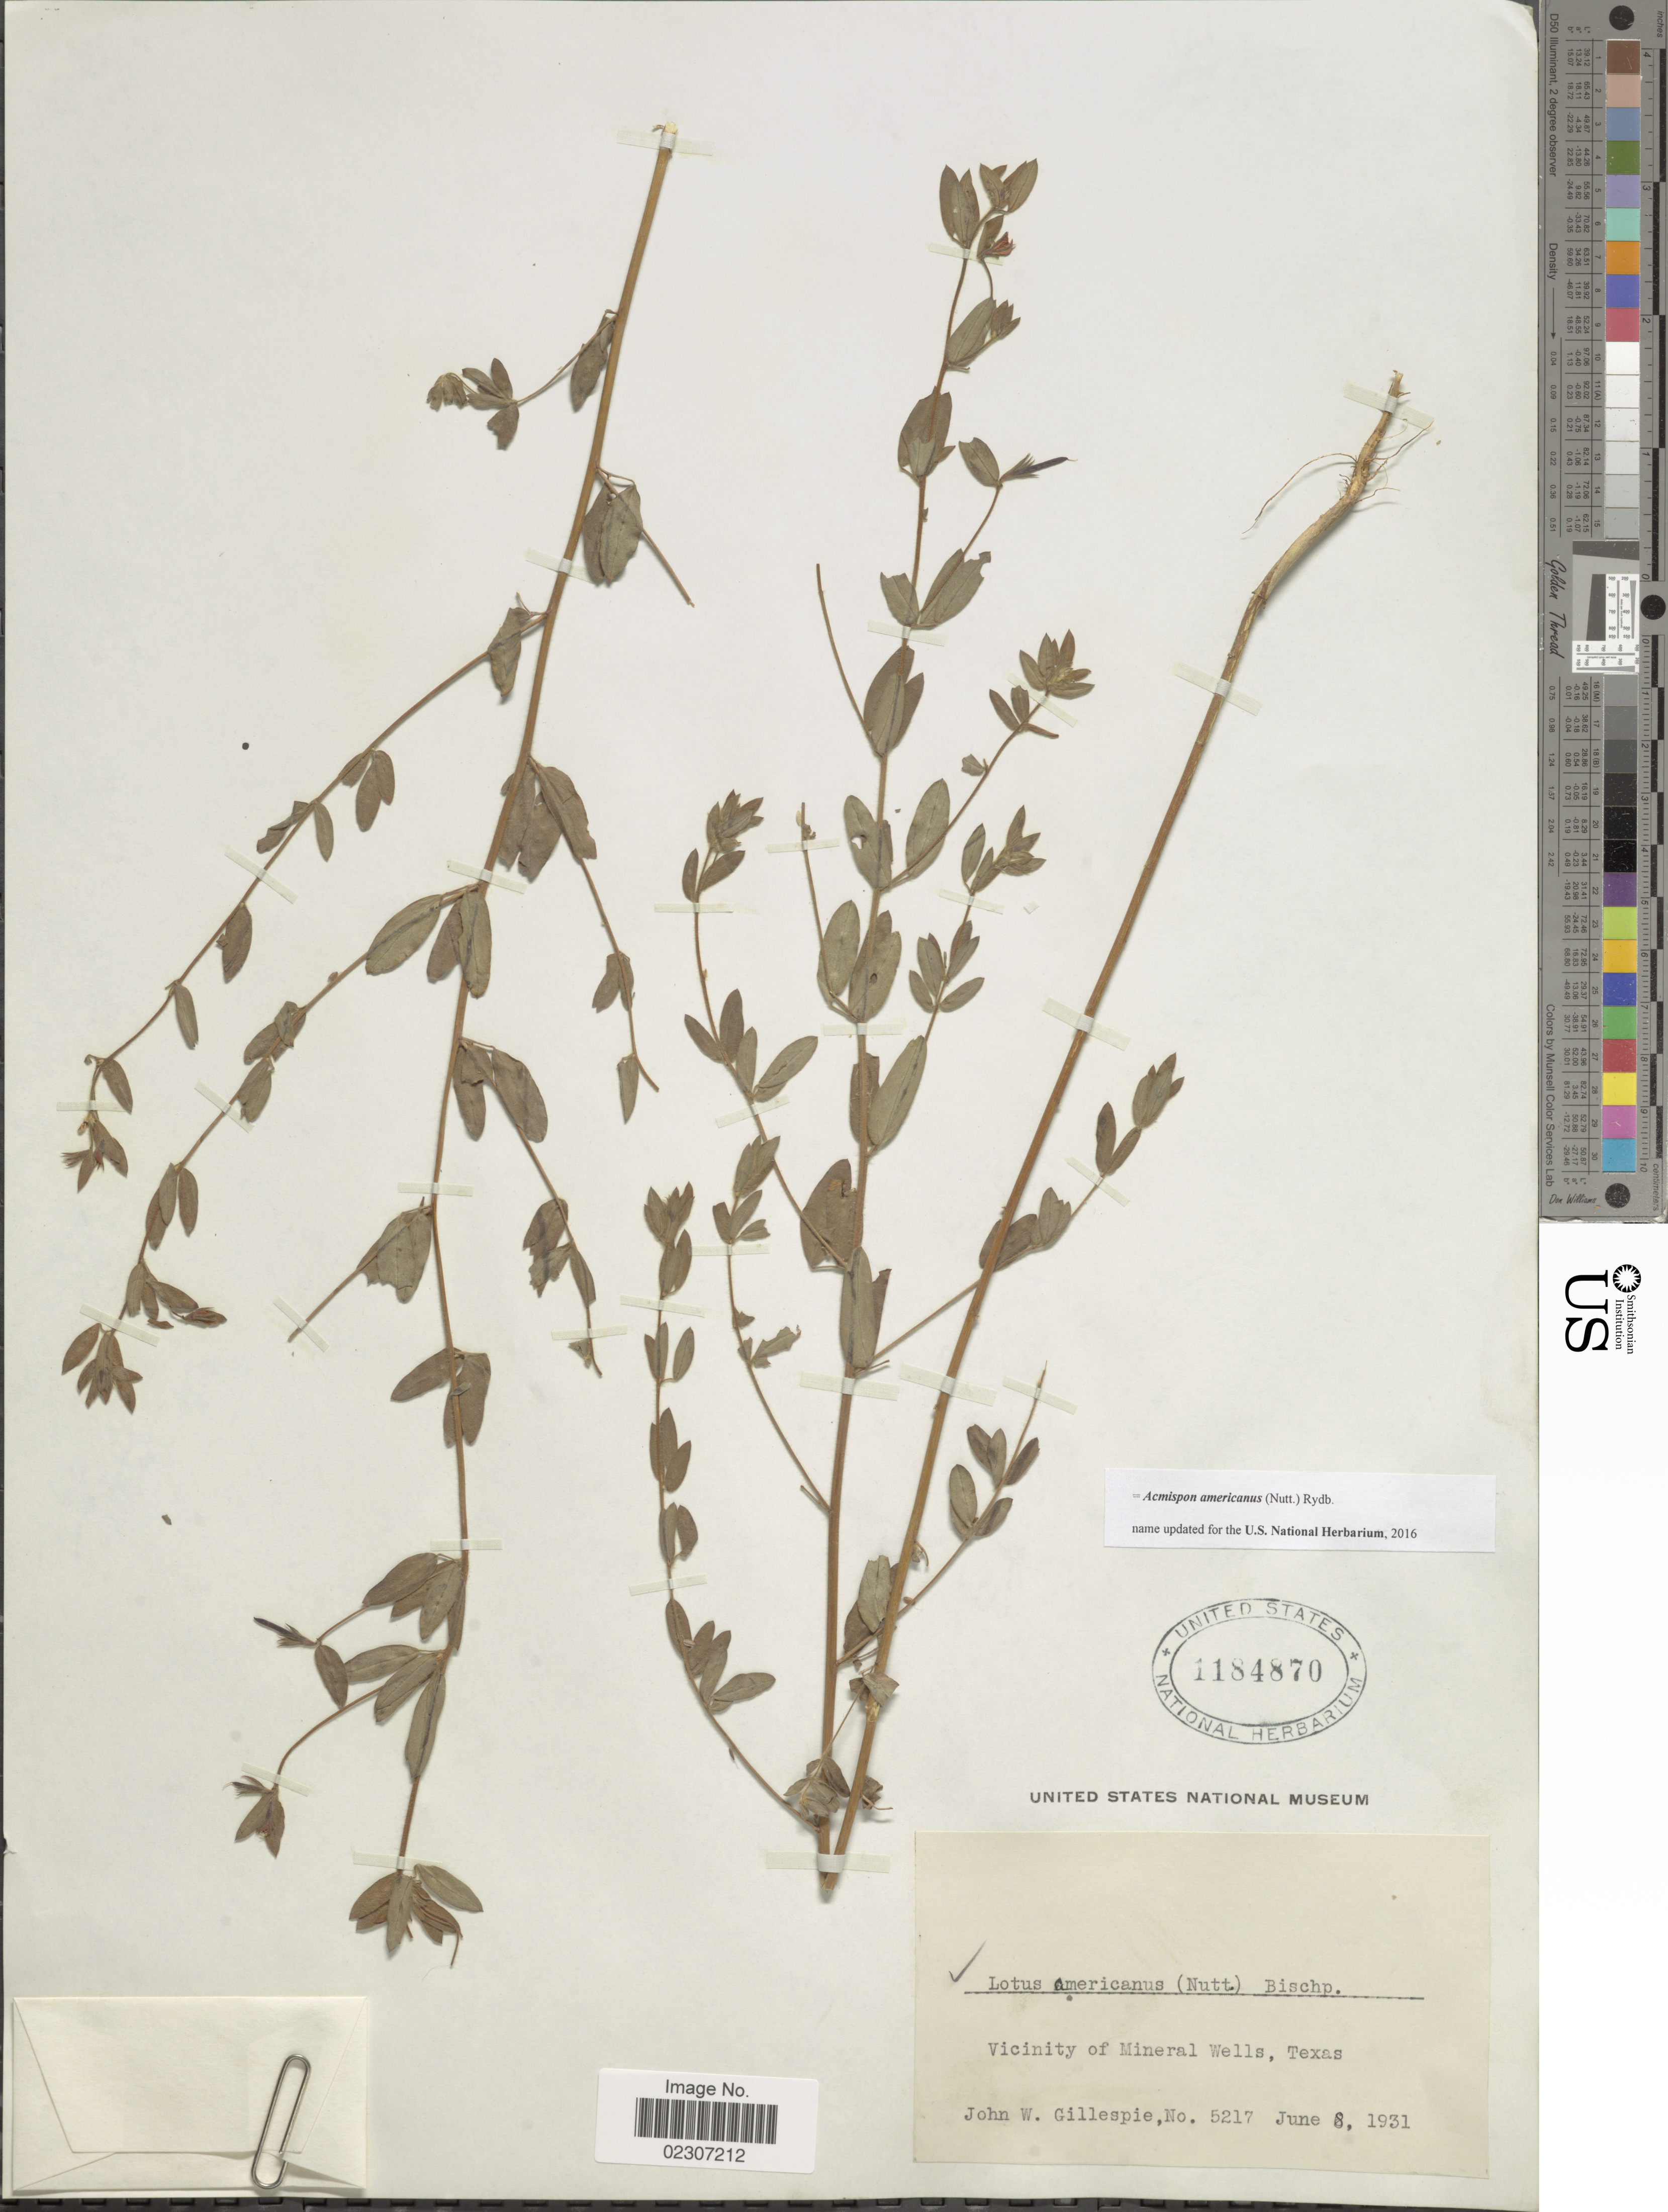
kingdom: Plantae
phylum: Tracheophyta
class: Magnoliopsida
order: Fabales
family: Fabaceae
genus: Acmispon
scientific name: Acmispon americanus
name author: (Nutt.) Rydb.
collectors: J. W. Gillespie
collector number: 5217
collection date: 1931-06-08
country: United States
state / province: Texas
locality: Vicinity of Mineral Wells, Texas.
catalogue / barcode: US 1184870